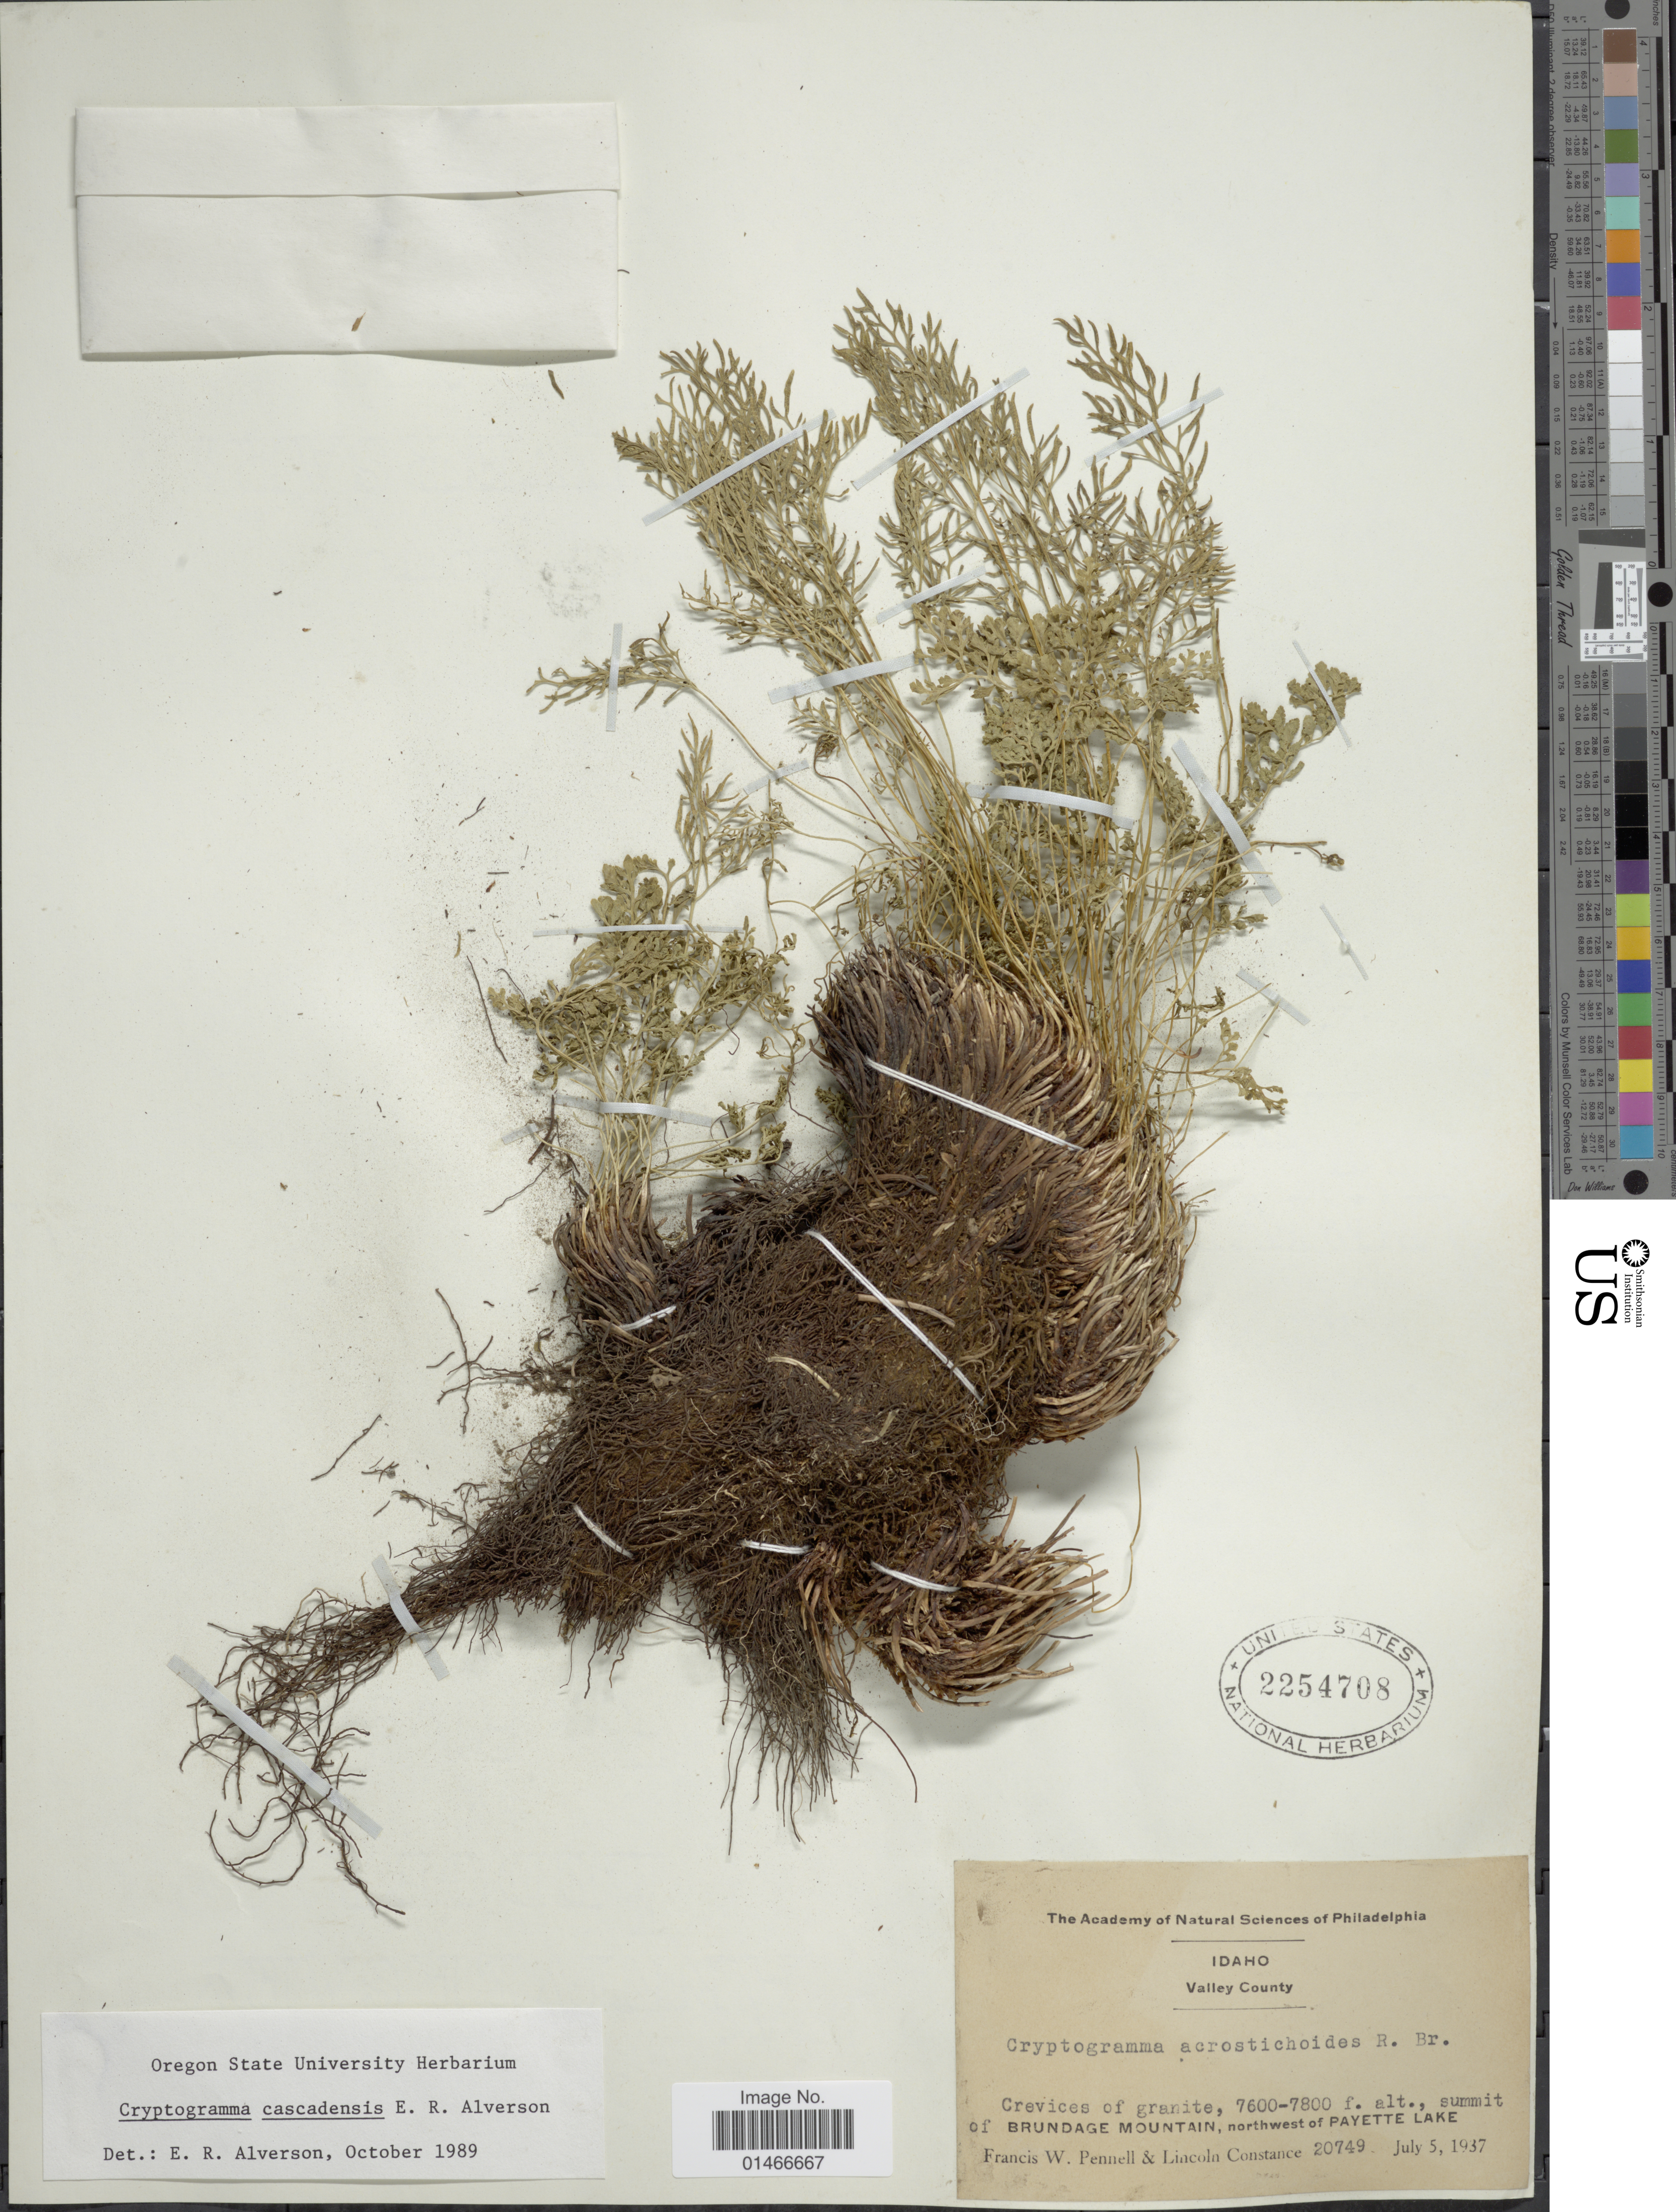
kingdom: Plantae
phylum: Tracheophyta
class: Polypodiopsida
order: Polypodiales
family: Pteridaceae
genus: Cryptogramma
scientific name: Cryptogramma cascadensis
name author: Alverson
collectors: F. W. Pennell & L. Constance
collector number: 20749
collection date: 1937-07-05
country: United States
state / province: Idaho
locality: Valley County. Summit of Brundage Mountain, northwest of Payette Lake.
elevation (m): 2316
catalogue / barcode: US 2254708